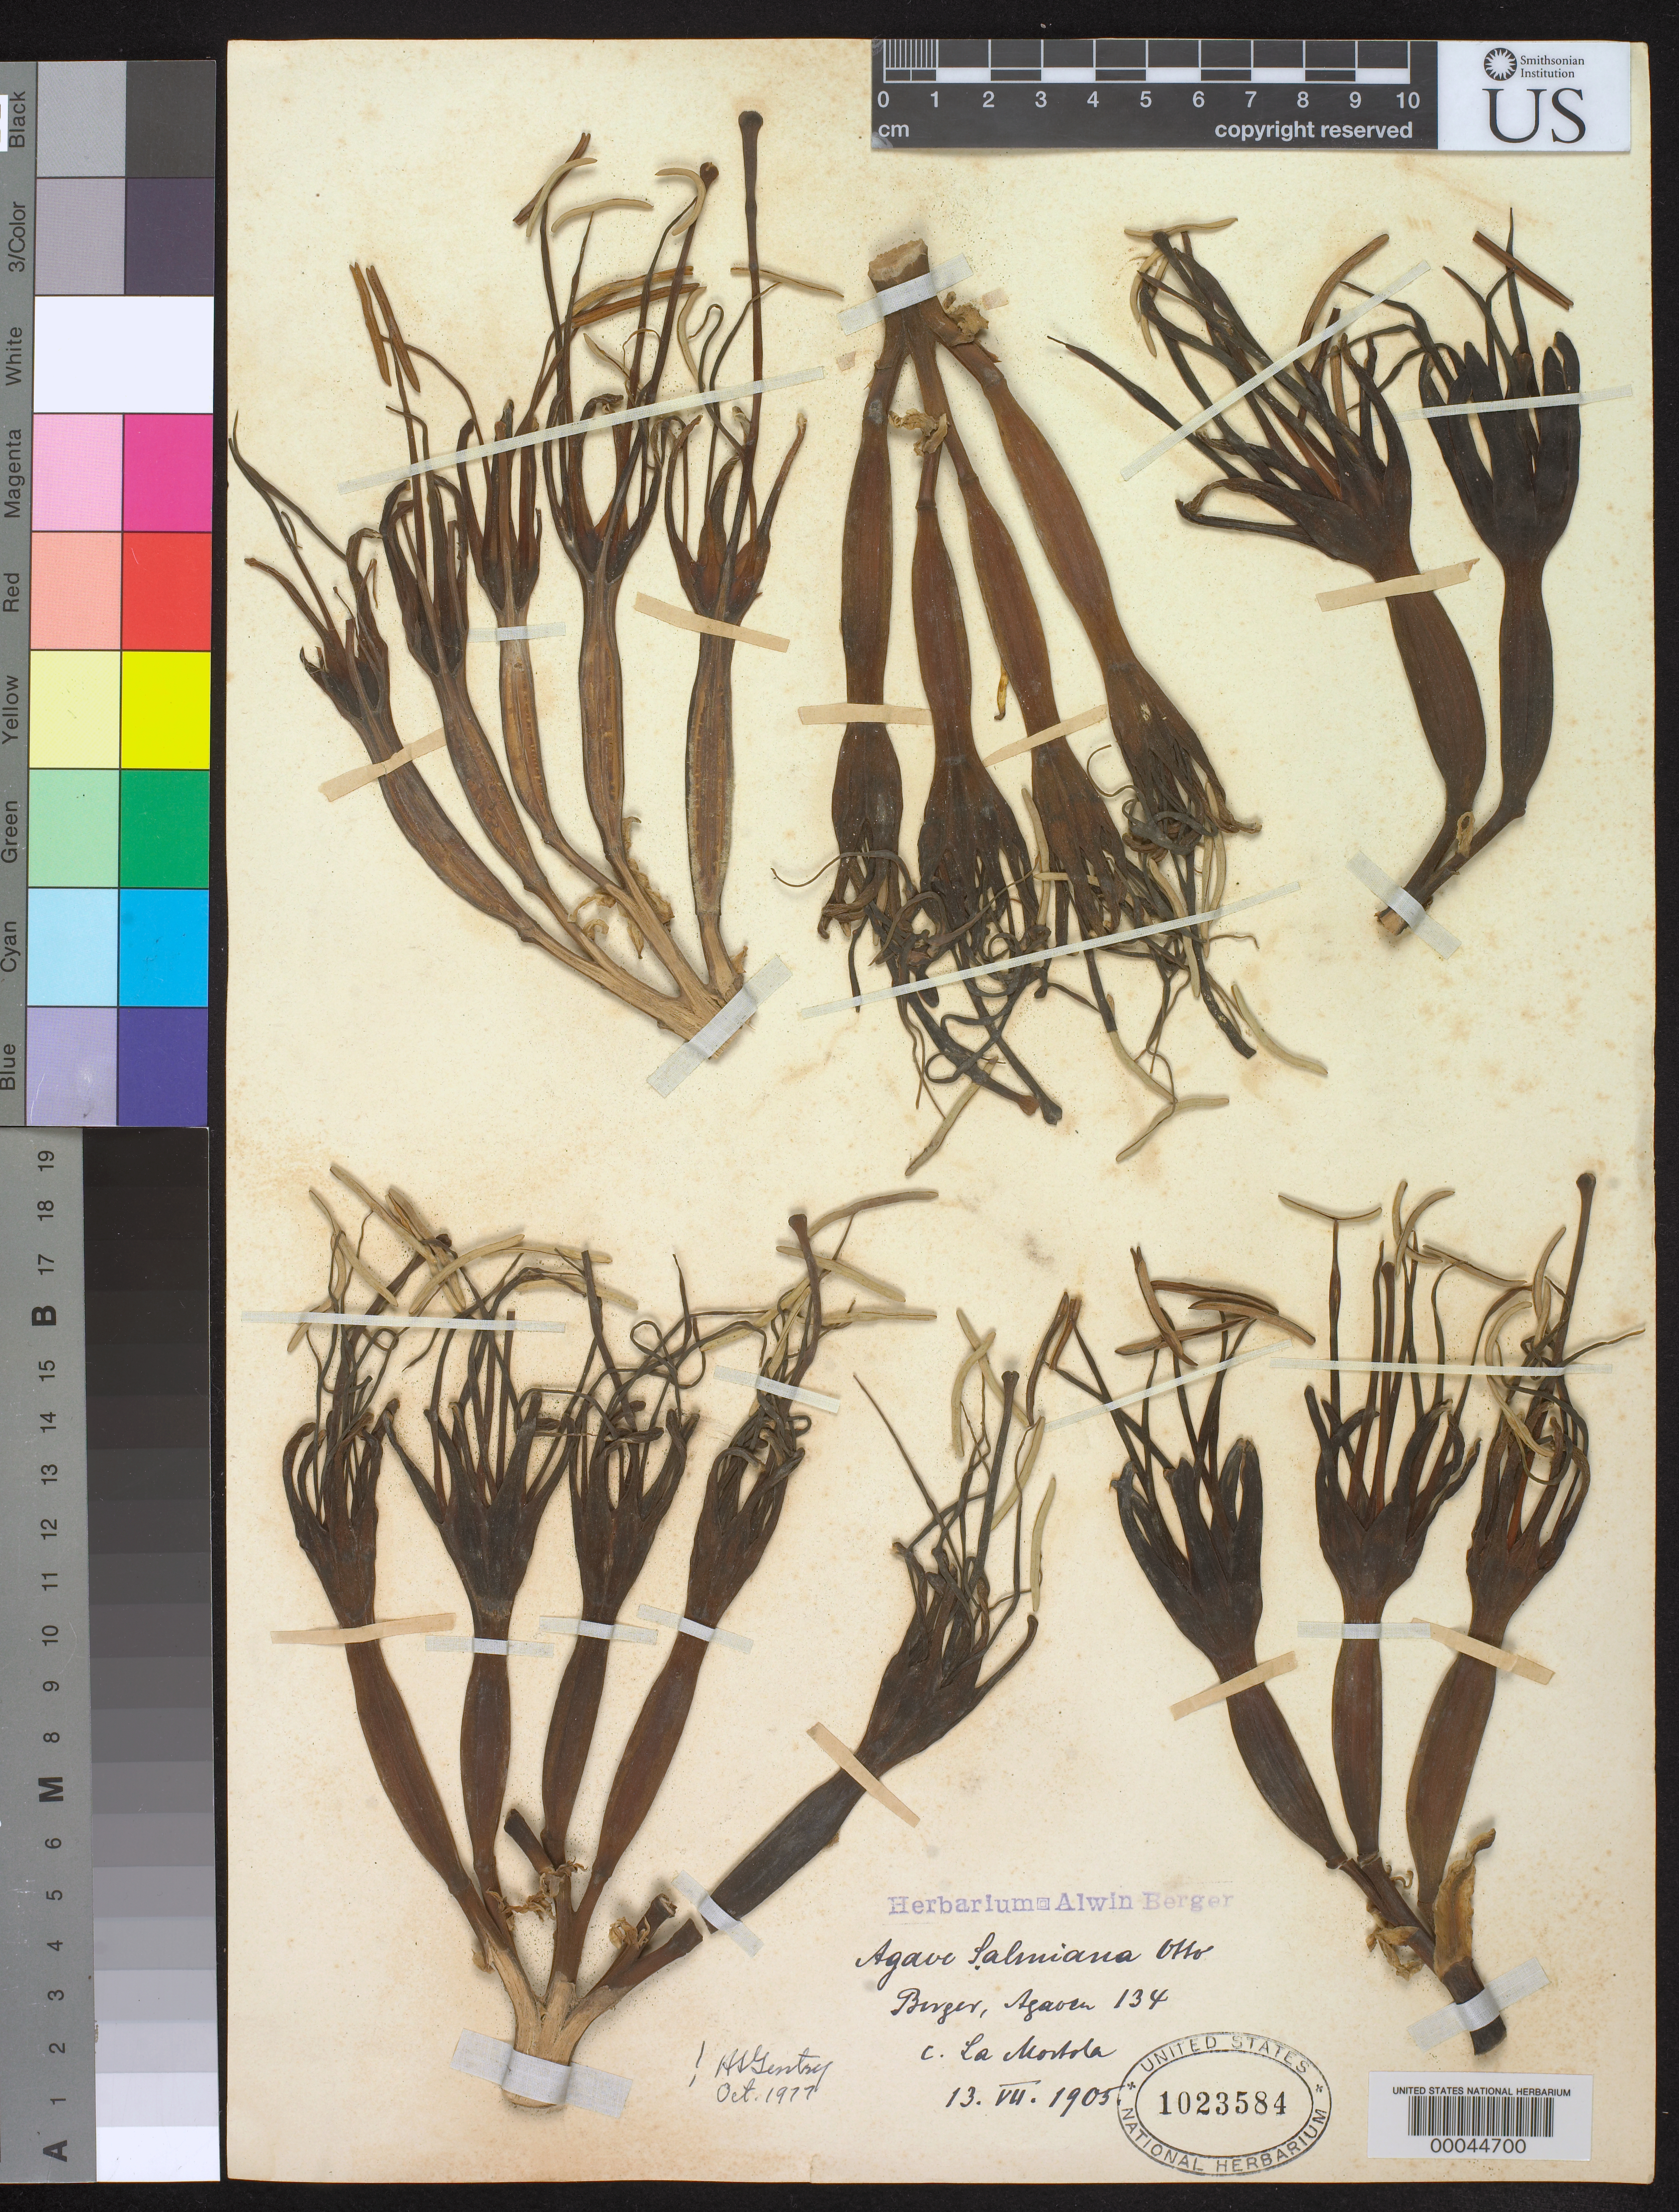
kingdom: Plantae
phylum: Tracheophyta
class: Liliopsida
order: Asparagales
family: Asparagaceae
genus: Agave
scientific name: Agave salmiana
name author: Otto ex Salm-Dyck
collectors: ex herb. A. Berger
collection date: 1909-06-02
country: Mexico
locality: Cultivated at La Mortola, Italy.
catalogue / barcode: US 1023584